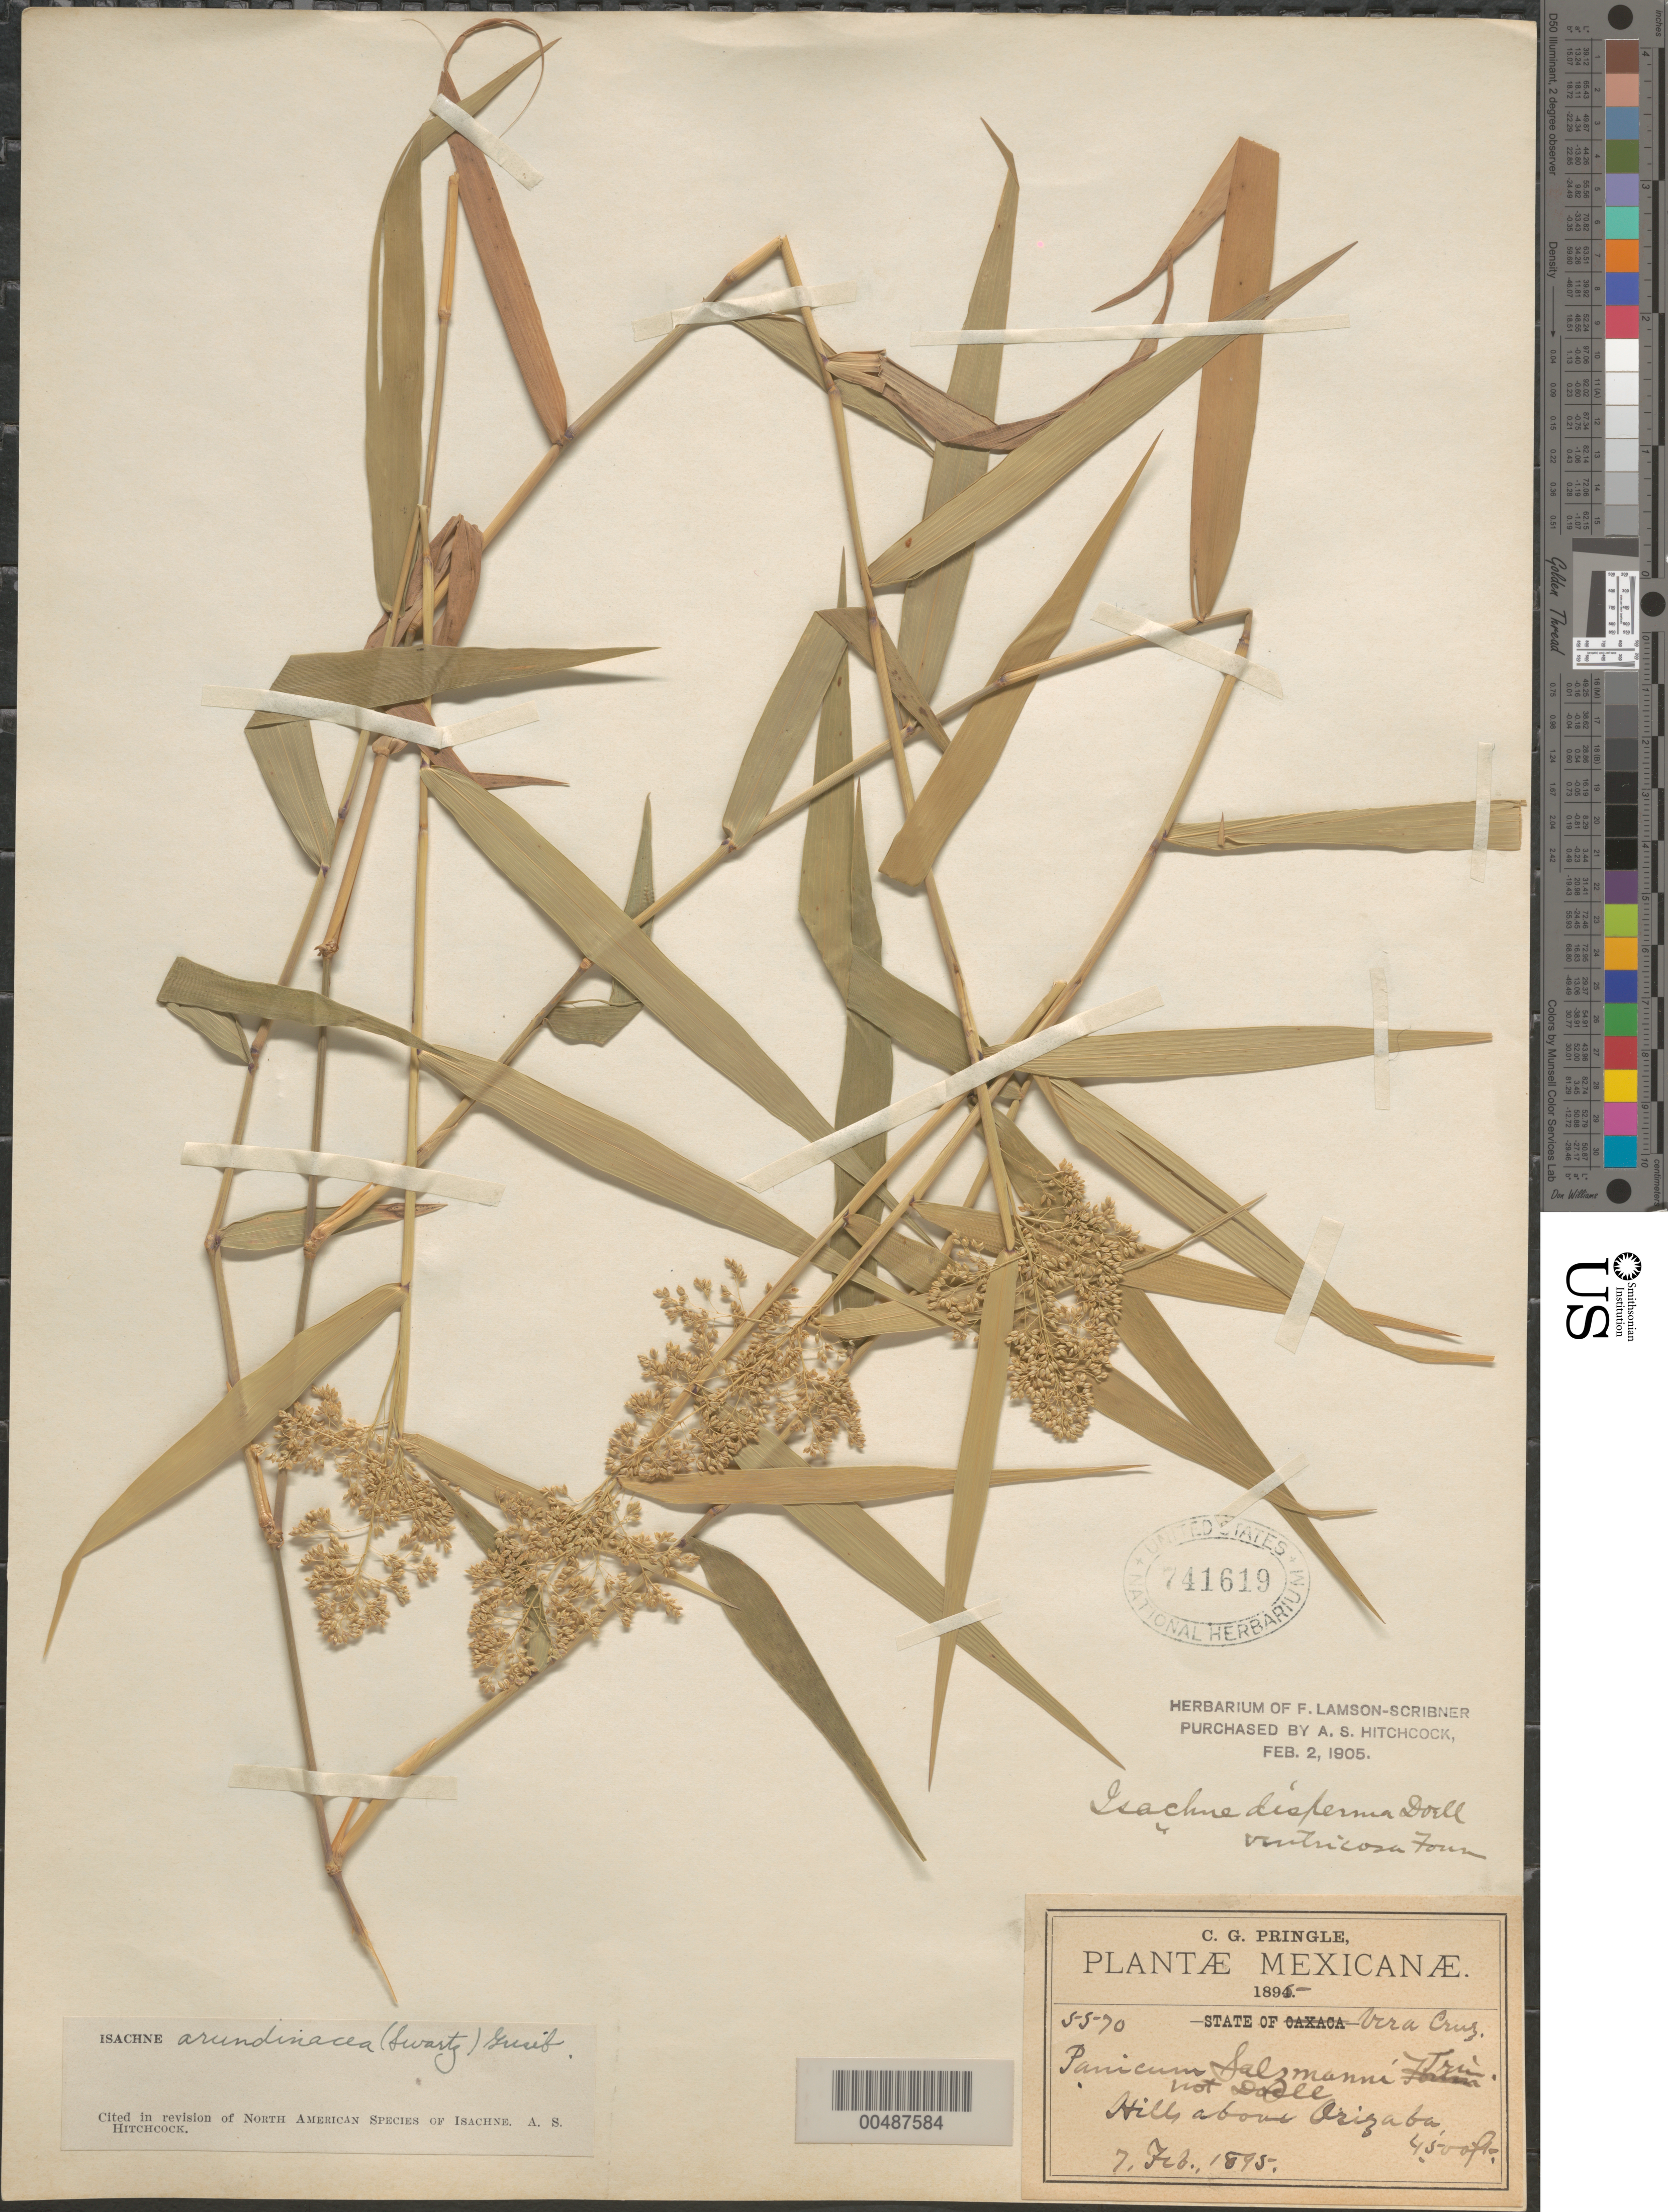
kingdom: Plantae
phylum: Tracheophyta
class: Liliopsida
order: Poales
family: Poaceae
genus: Isachne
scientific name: Isachne arundinacea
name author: (Sw.) Griseb.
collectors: C. G. Pringle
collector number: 5570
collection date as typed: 7 Feb 1895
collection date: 1895-02-07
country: Mexico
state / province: Veracruz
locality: Above Orizaba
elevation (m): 1372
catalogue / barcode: US 741619